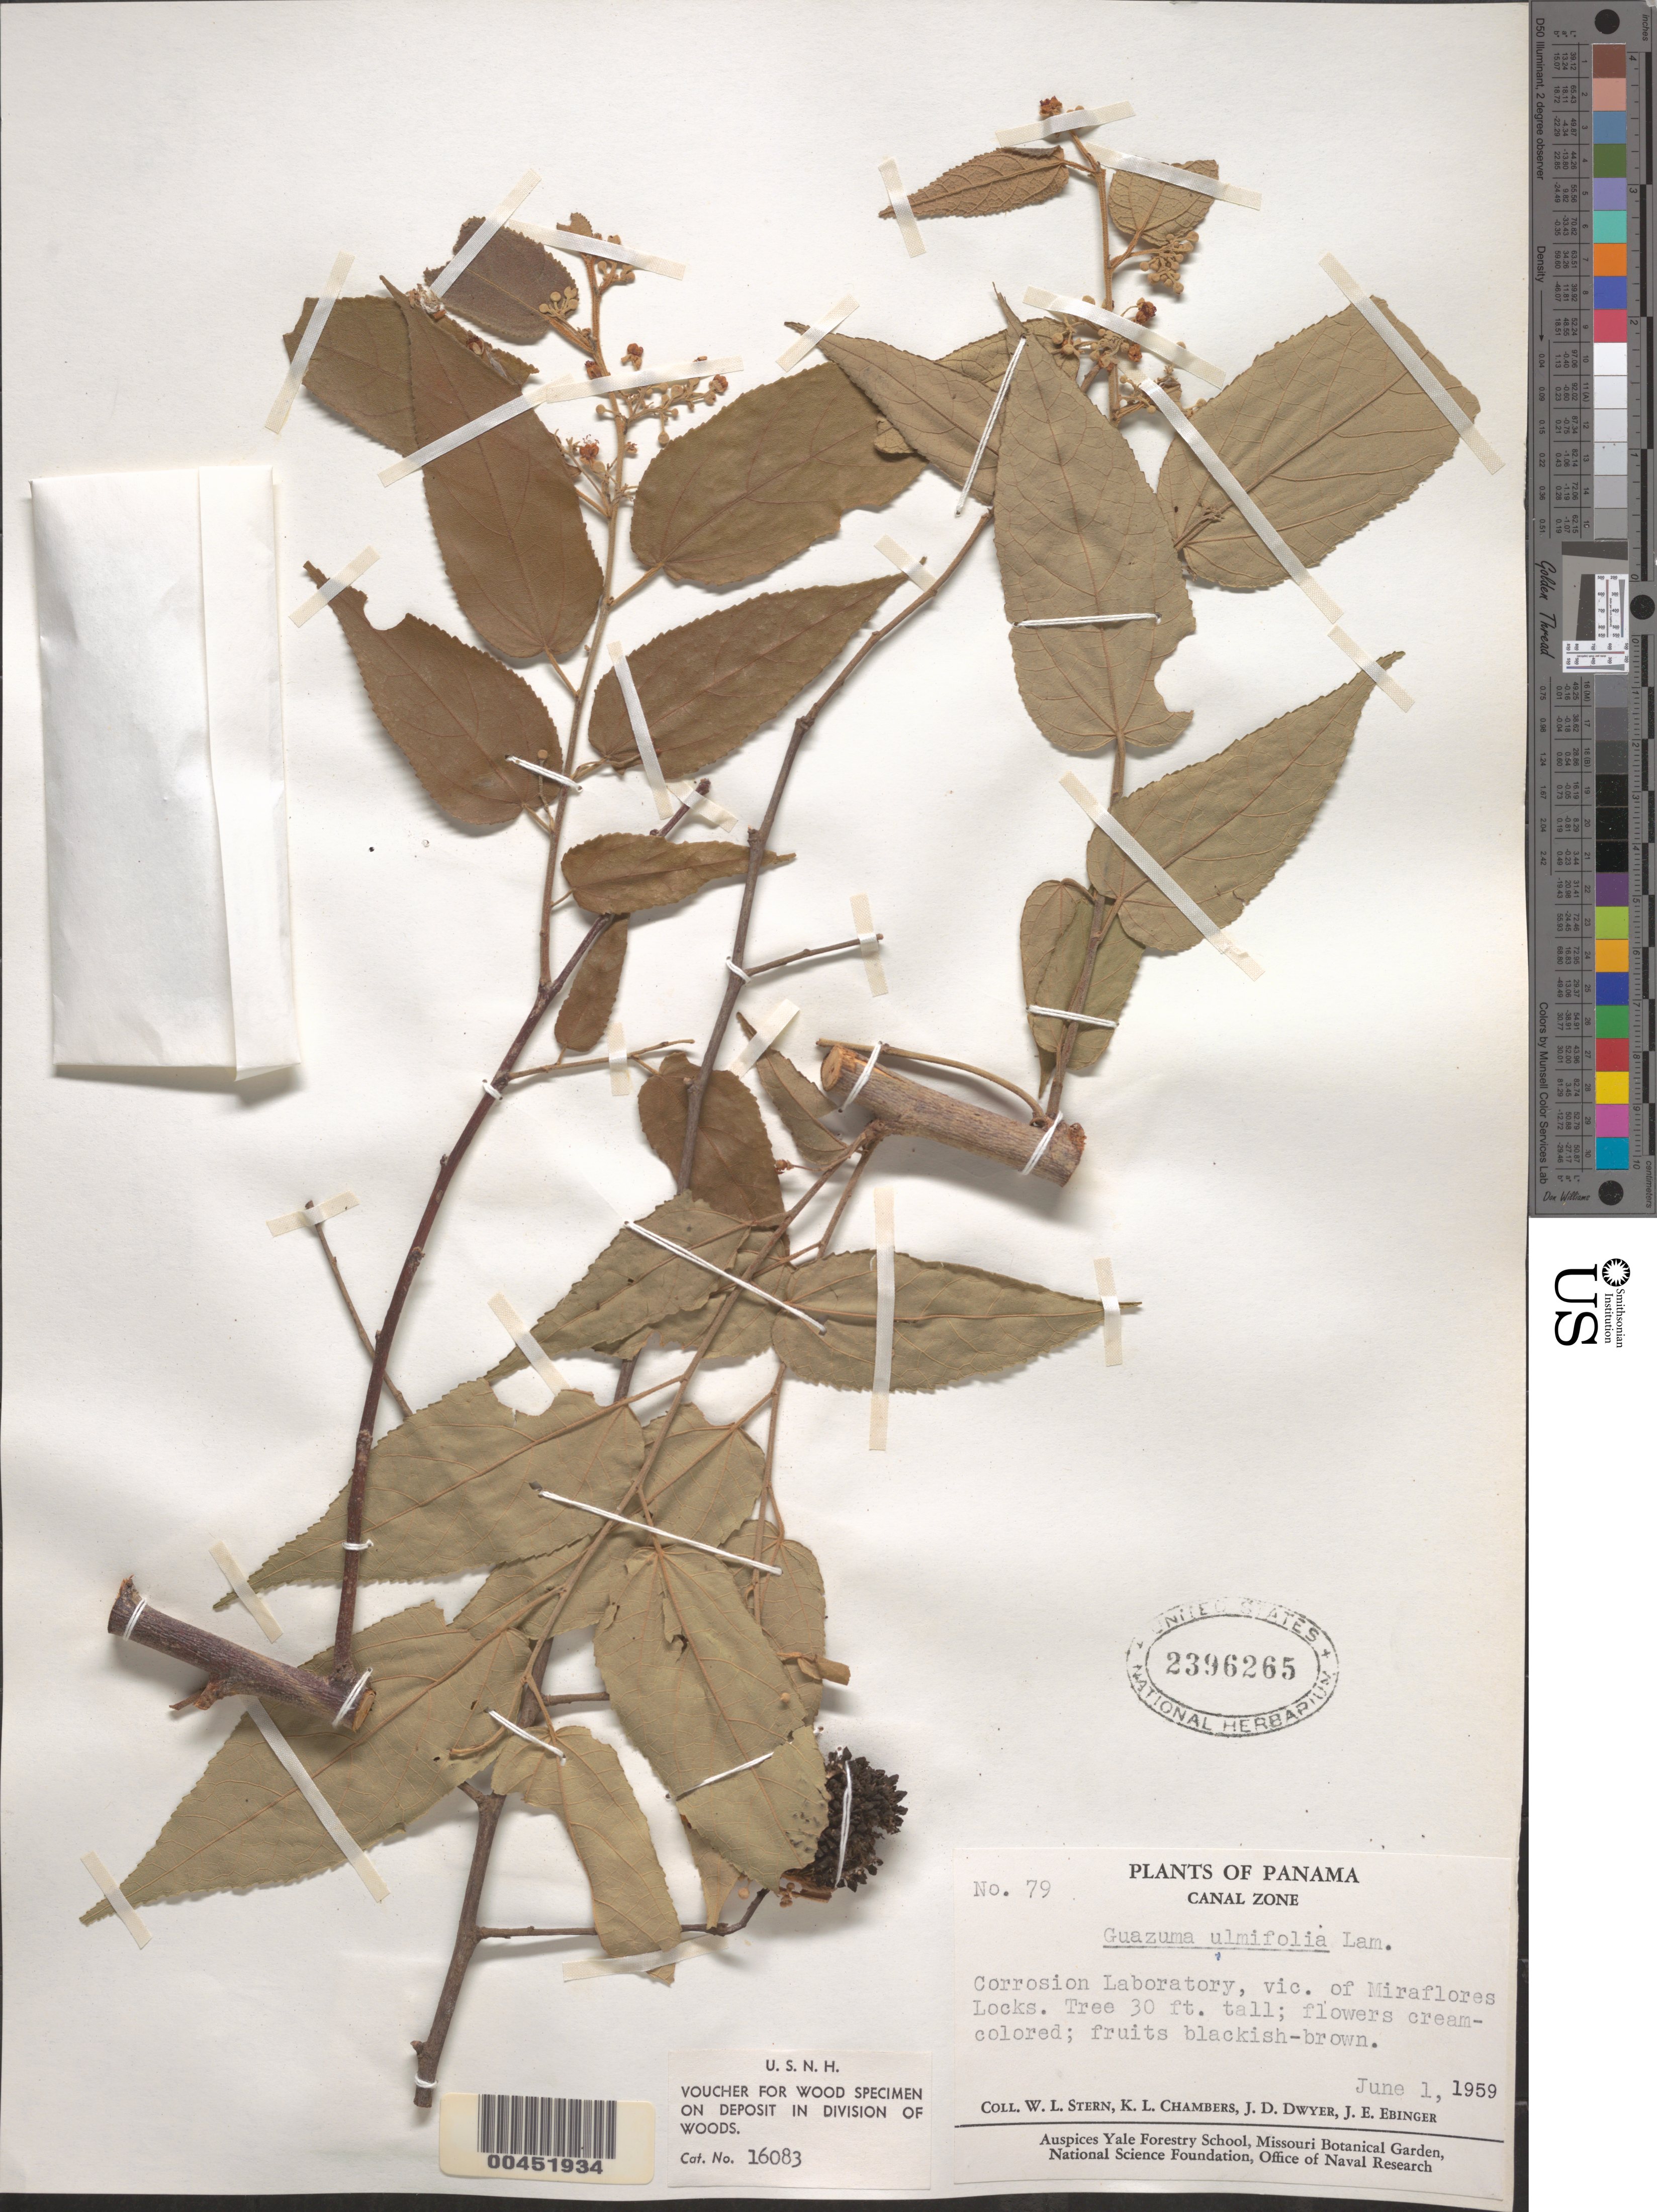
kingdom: Plantae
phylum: Tracheophyta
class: Magnoliopsida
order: Malvales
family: Malvaceae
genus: Guazuma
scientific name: Guazuma ulmifolia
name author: Lam.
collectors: W. L. Stern, K. L. Chambers, J. D. Dwyer & J. Ebinger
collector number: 79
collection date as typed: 01 Jun 1959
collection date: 1959-06-01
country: Panama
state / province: Panamá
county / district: Canal Zone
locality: Corrosion Laboratory, vicinity of Miraflores Locks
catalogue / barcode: US 2396265